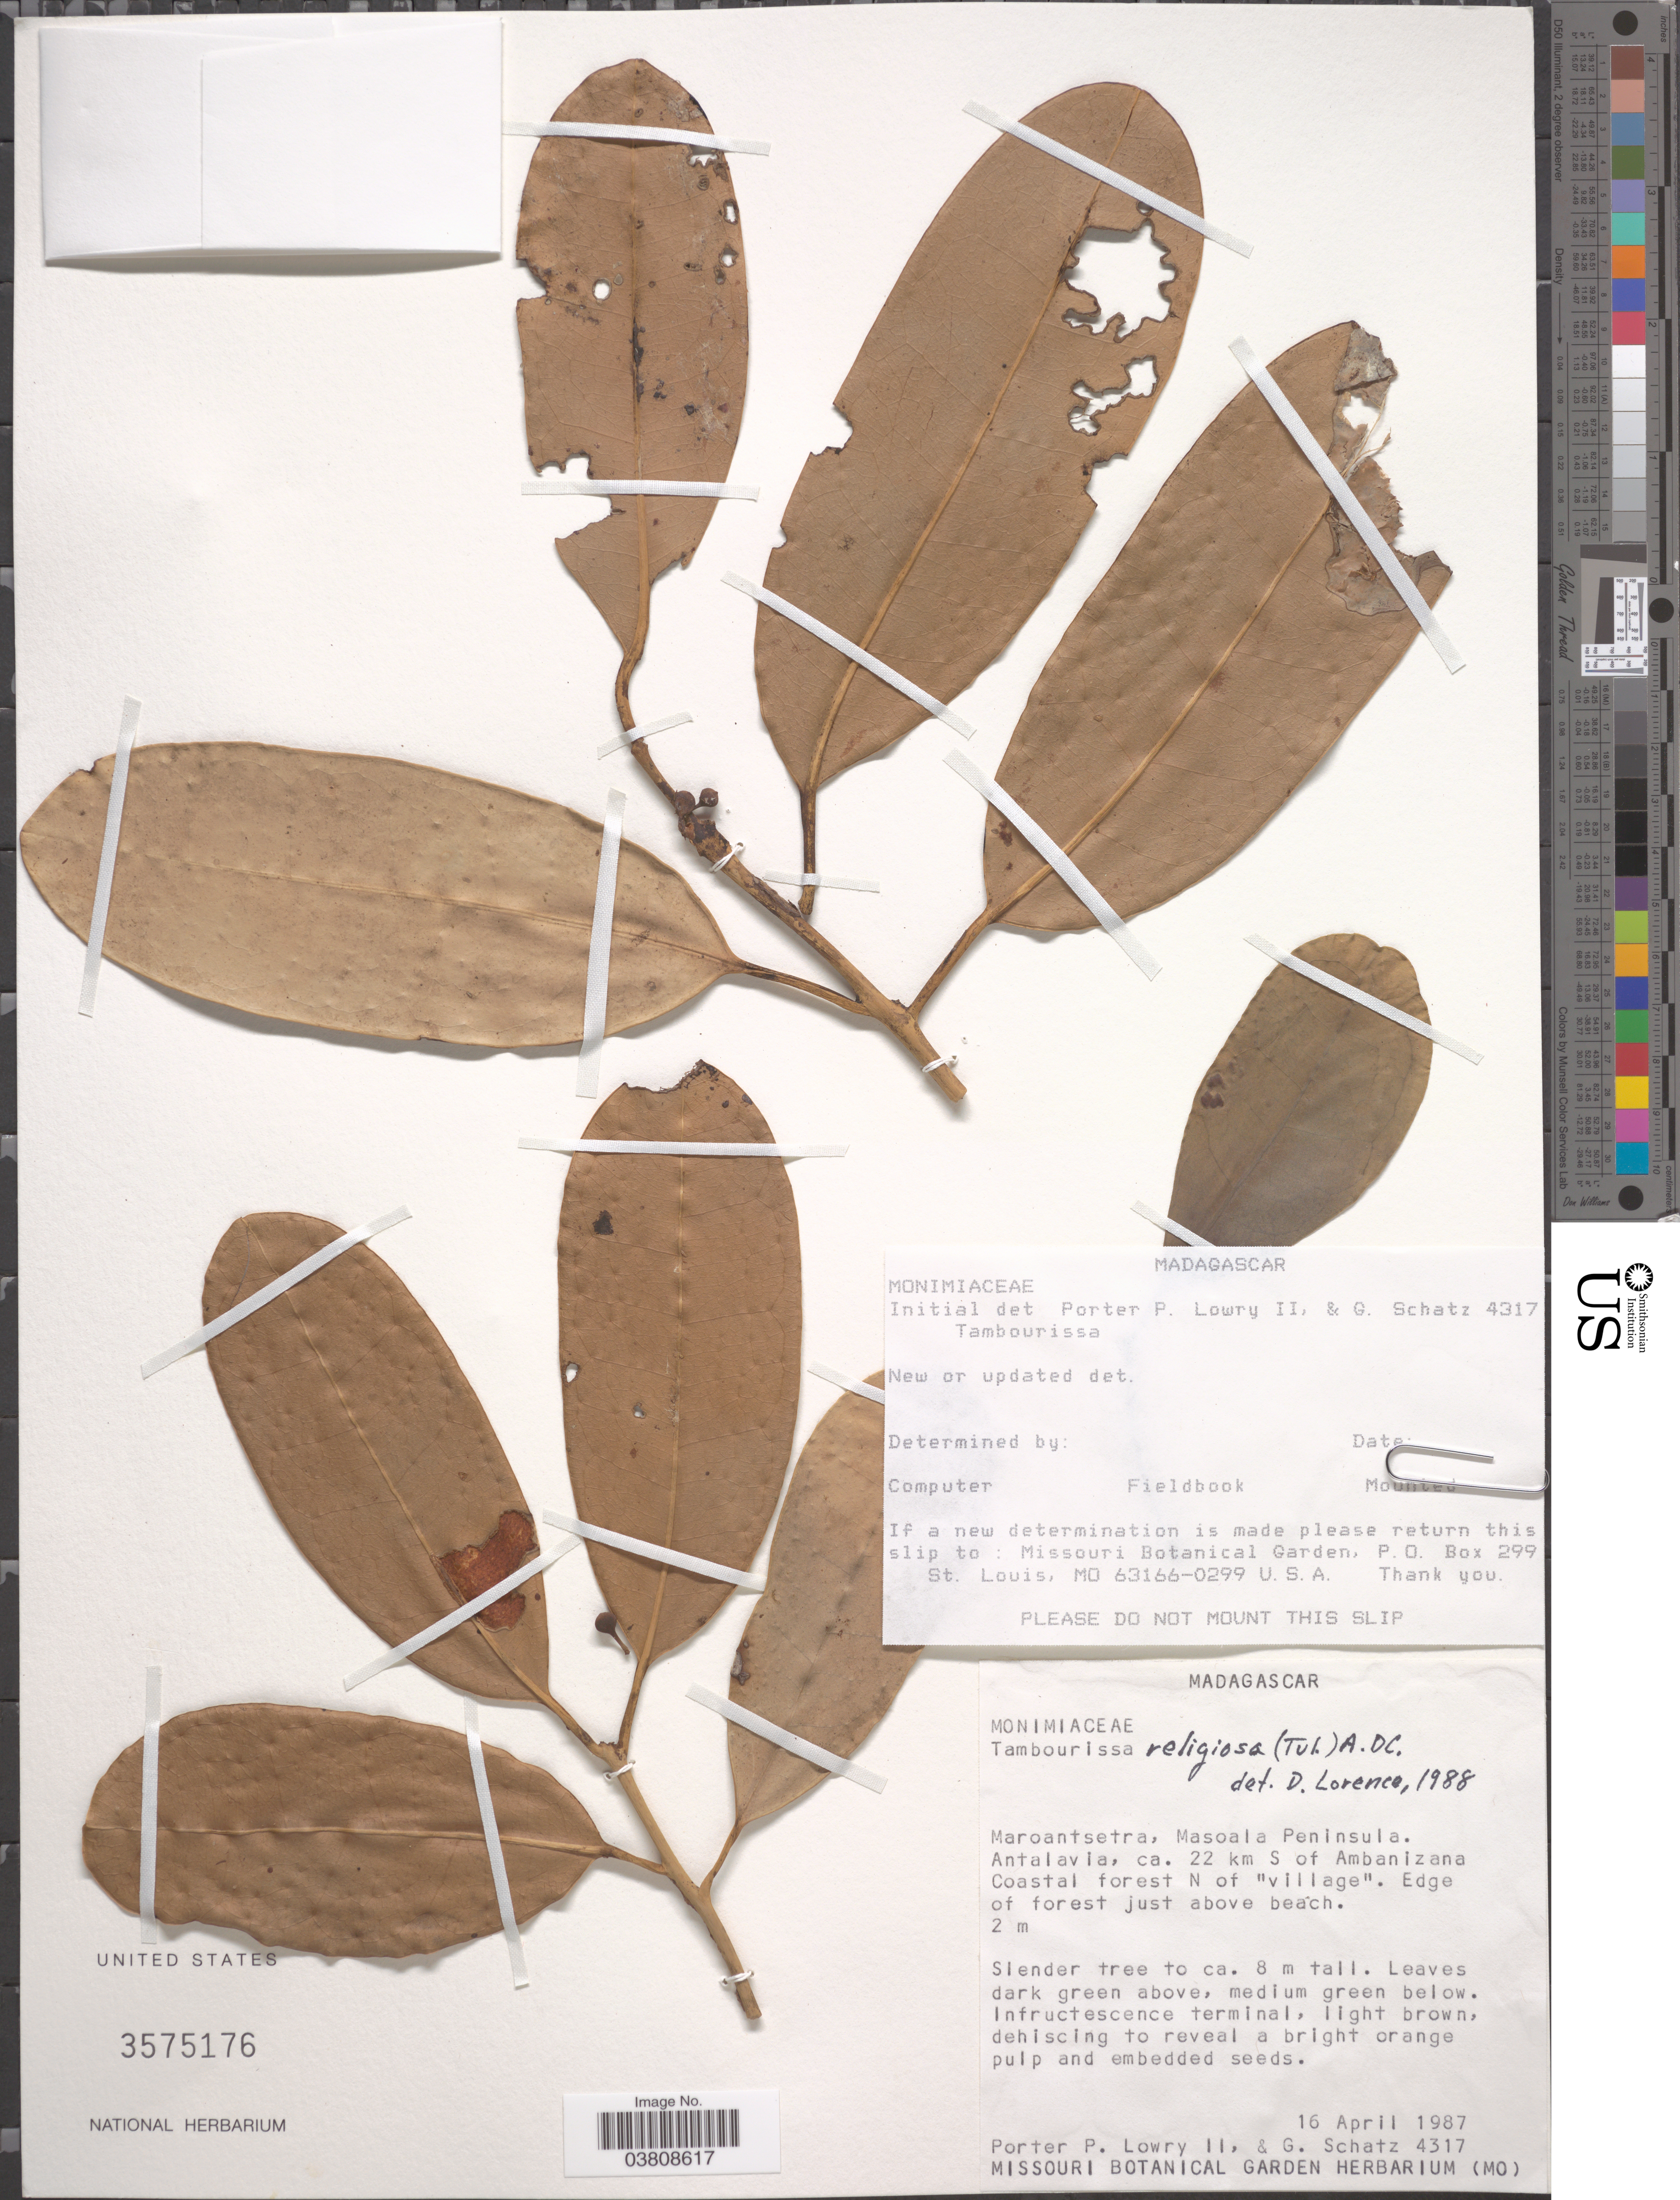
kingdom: Plantae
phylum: Tracheophyta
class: Magnoliopsida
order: Laurales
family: Monimiaceae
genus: Tambourissa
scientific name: Tambourissa religiosa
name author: (Tul.) A. DC.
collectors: P. P. Lowry & G. C. Schatz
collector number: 4317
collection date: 1987-04-16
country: Madagascar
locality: Maroantsetra, Masoala Peninsula. Antalavia, ca. 22 km S of Ambanizana Coastal forest N of "village".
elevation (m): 2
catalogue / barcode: US 3575176